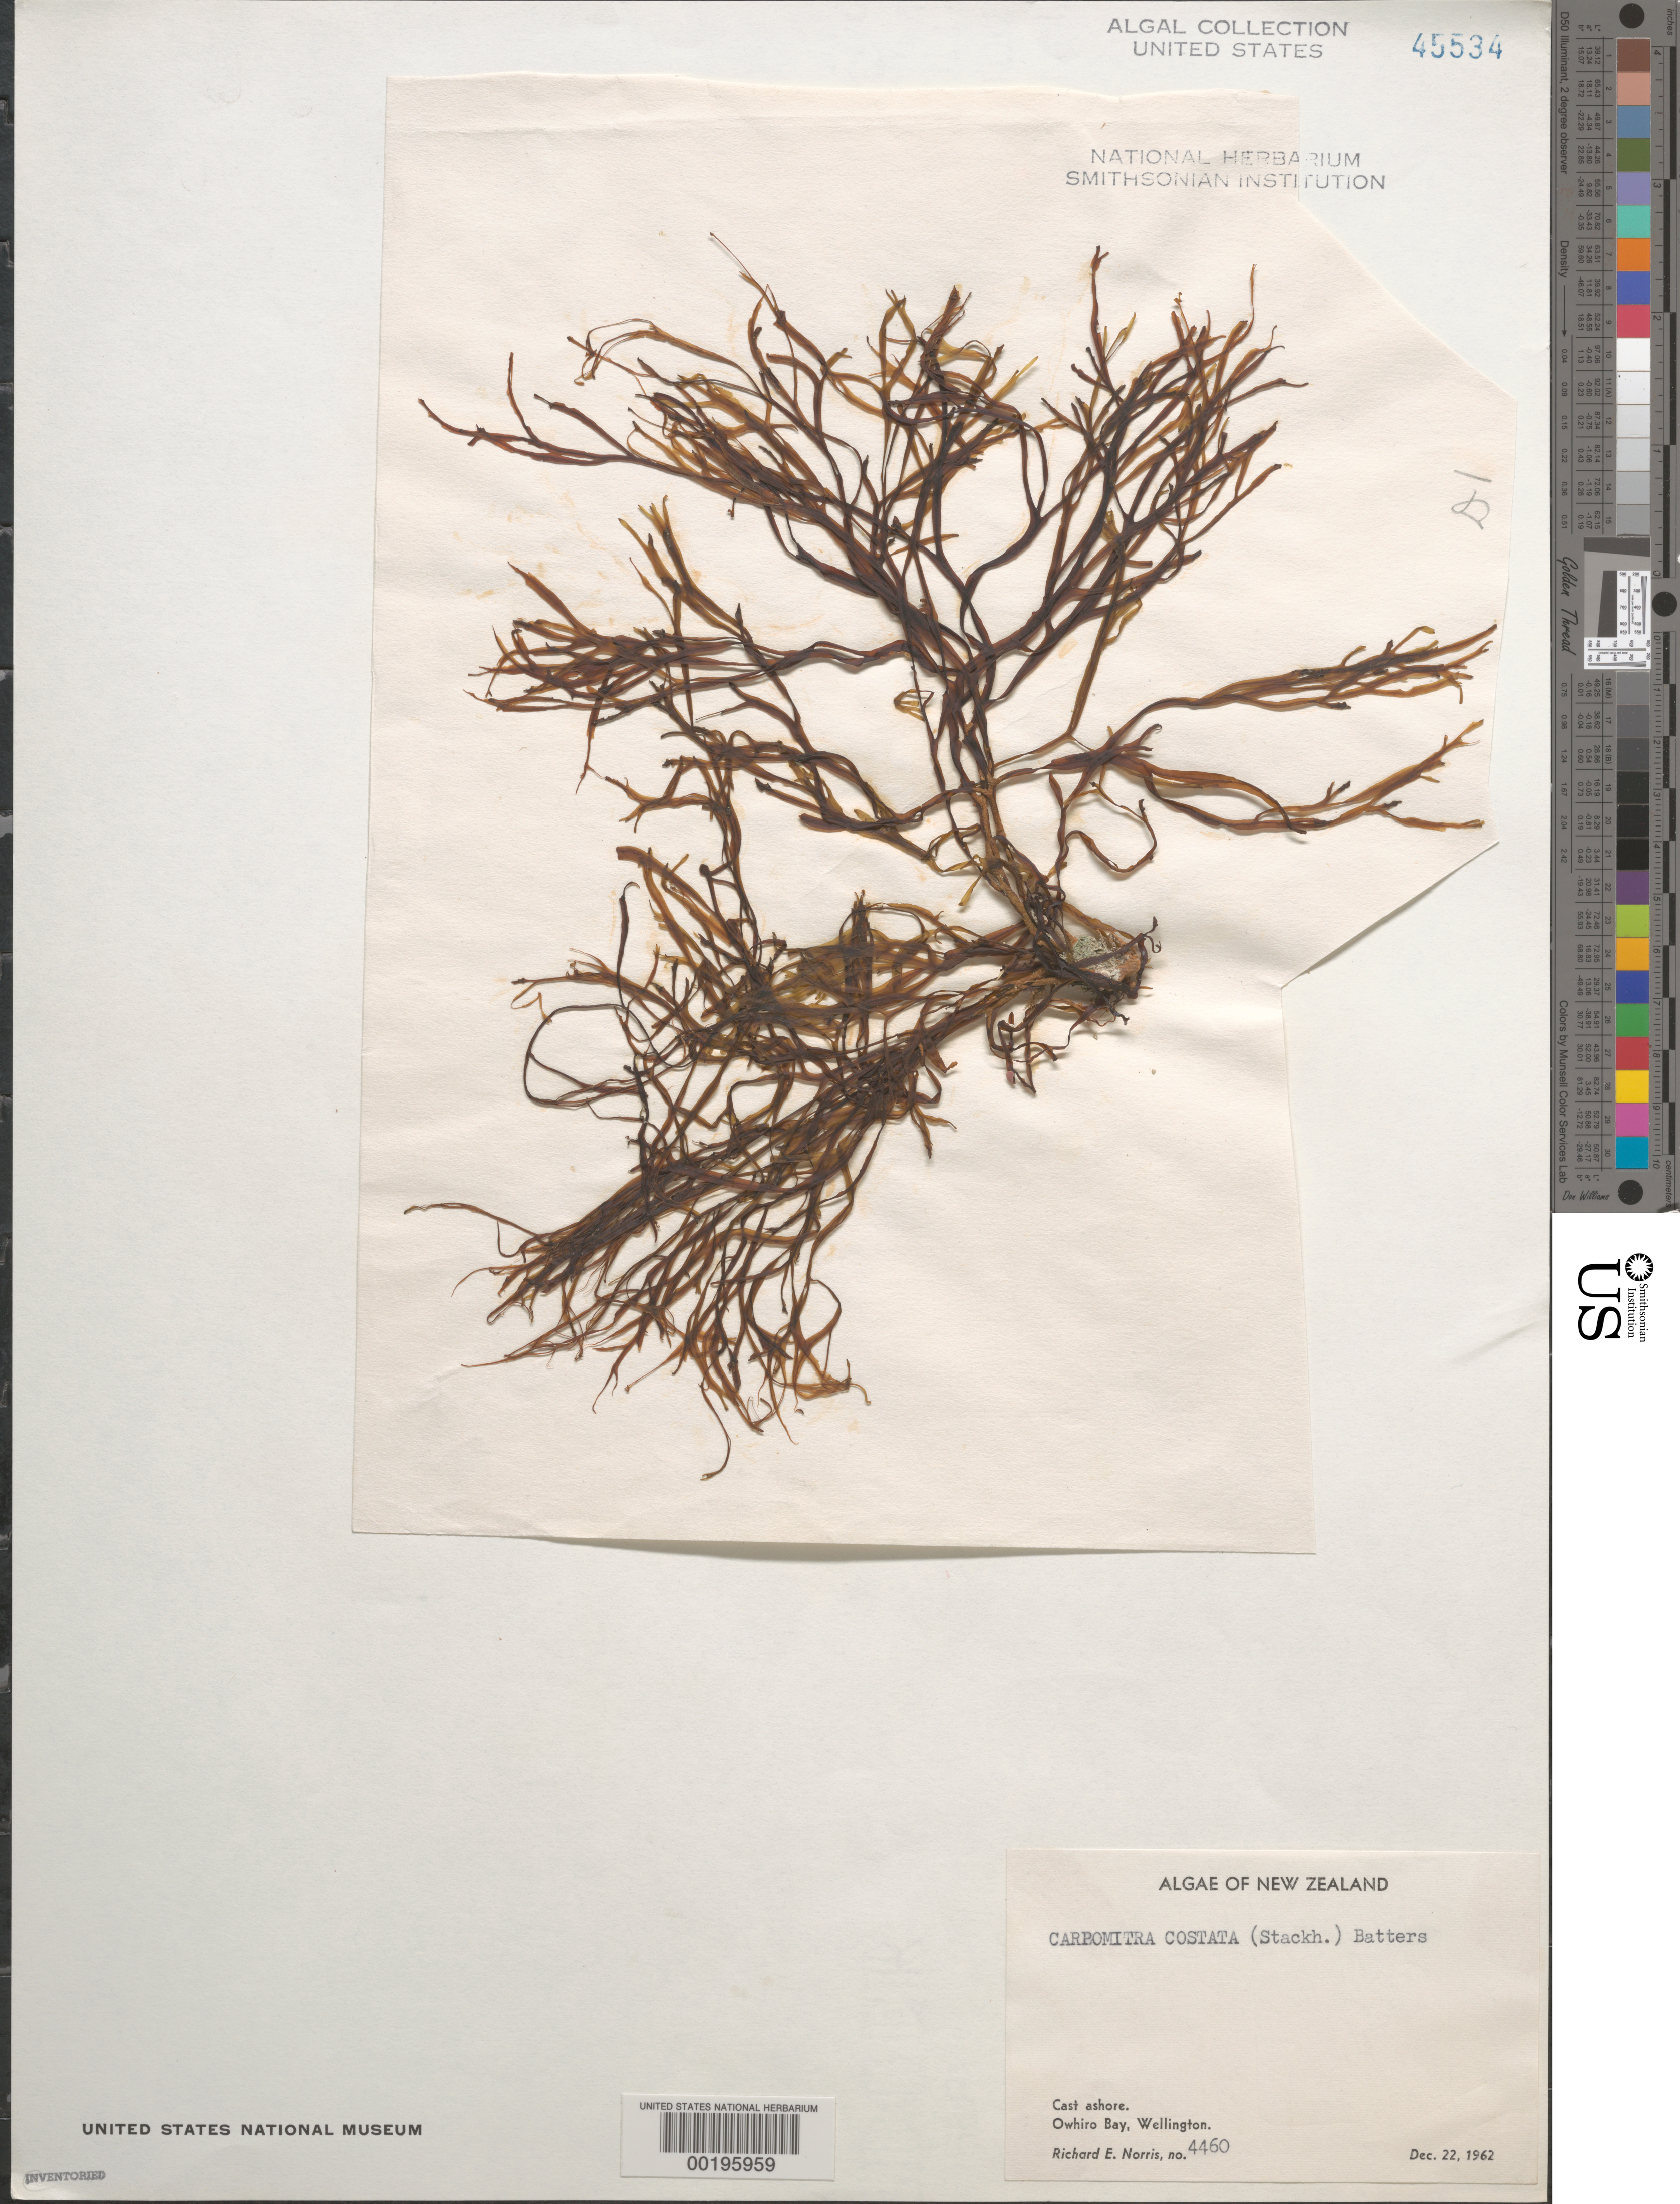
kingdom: Chromista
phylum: Ochrophyta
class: Phaeophyceae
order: Sporochnales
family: Sporochnaceae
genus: Carpomitra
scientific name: Carpomitra costata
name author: (Stackh.) Batters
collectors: R. E. Norris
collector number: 4460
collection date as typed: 22 Dec 1962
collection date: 1962-12-22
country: New Zealand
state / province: Wellington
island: North Island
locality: Owhiro Bay, Wellington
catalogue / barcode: US 45534